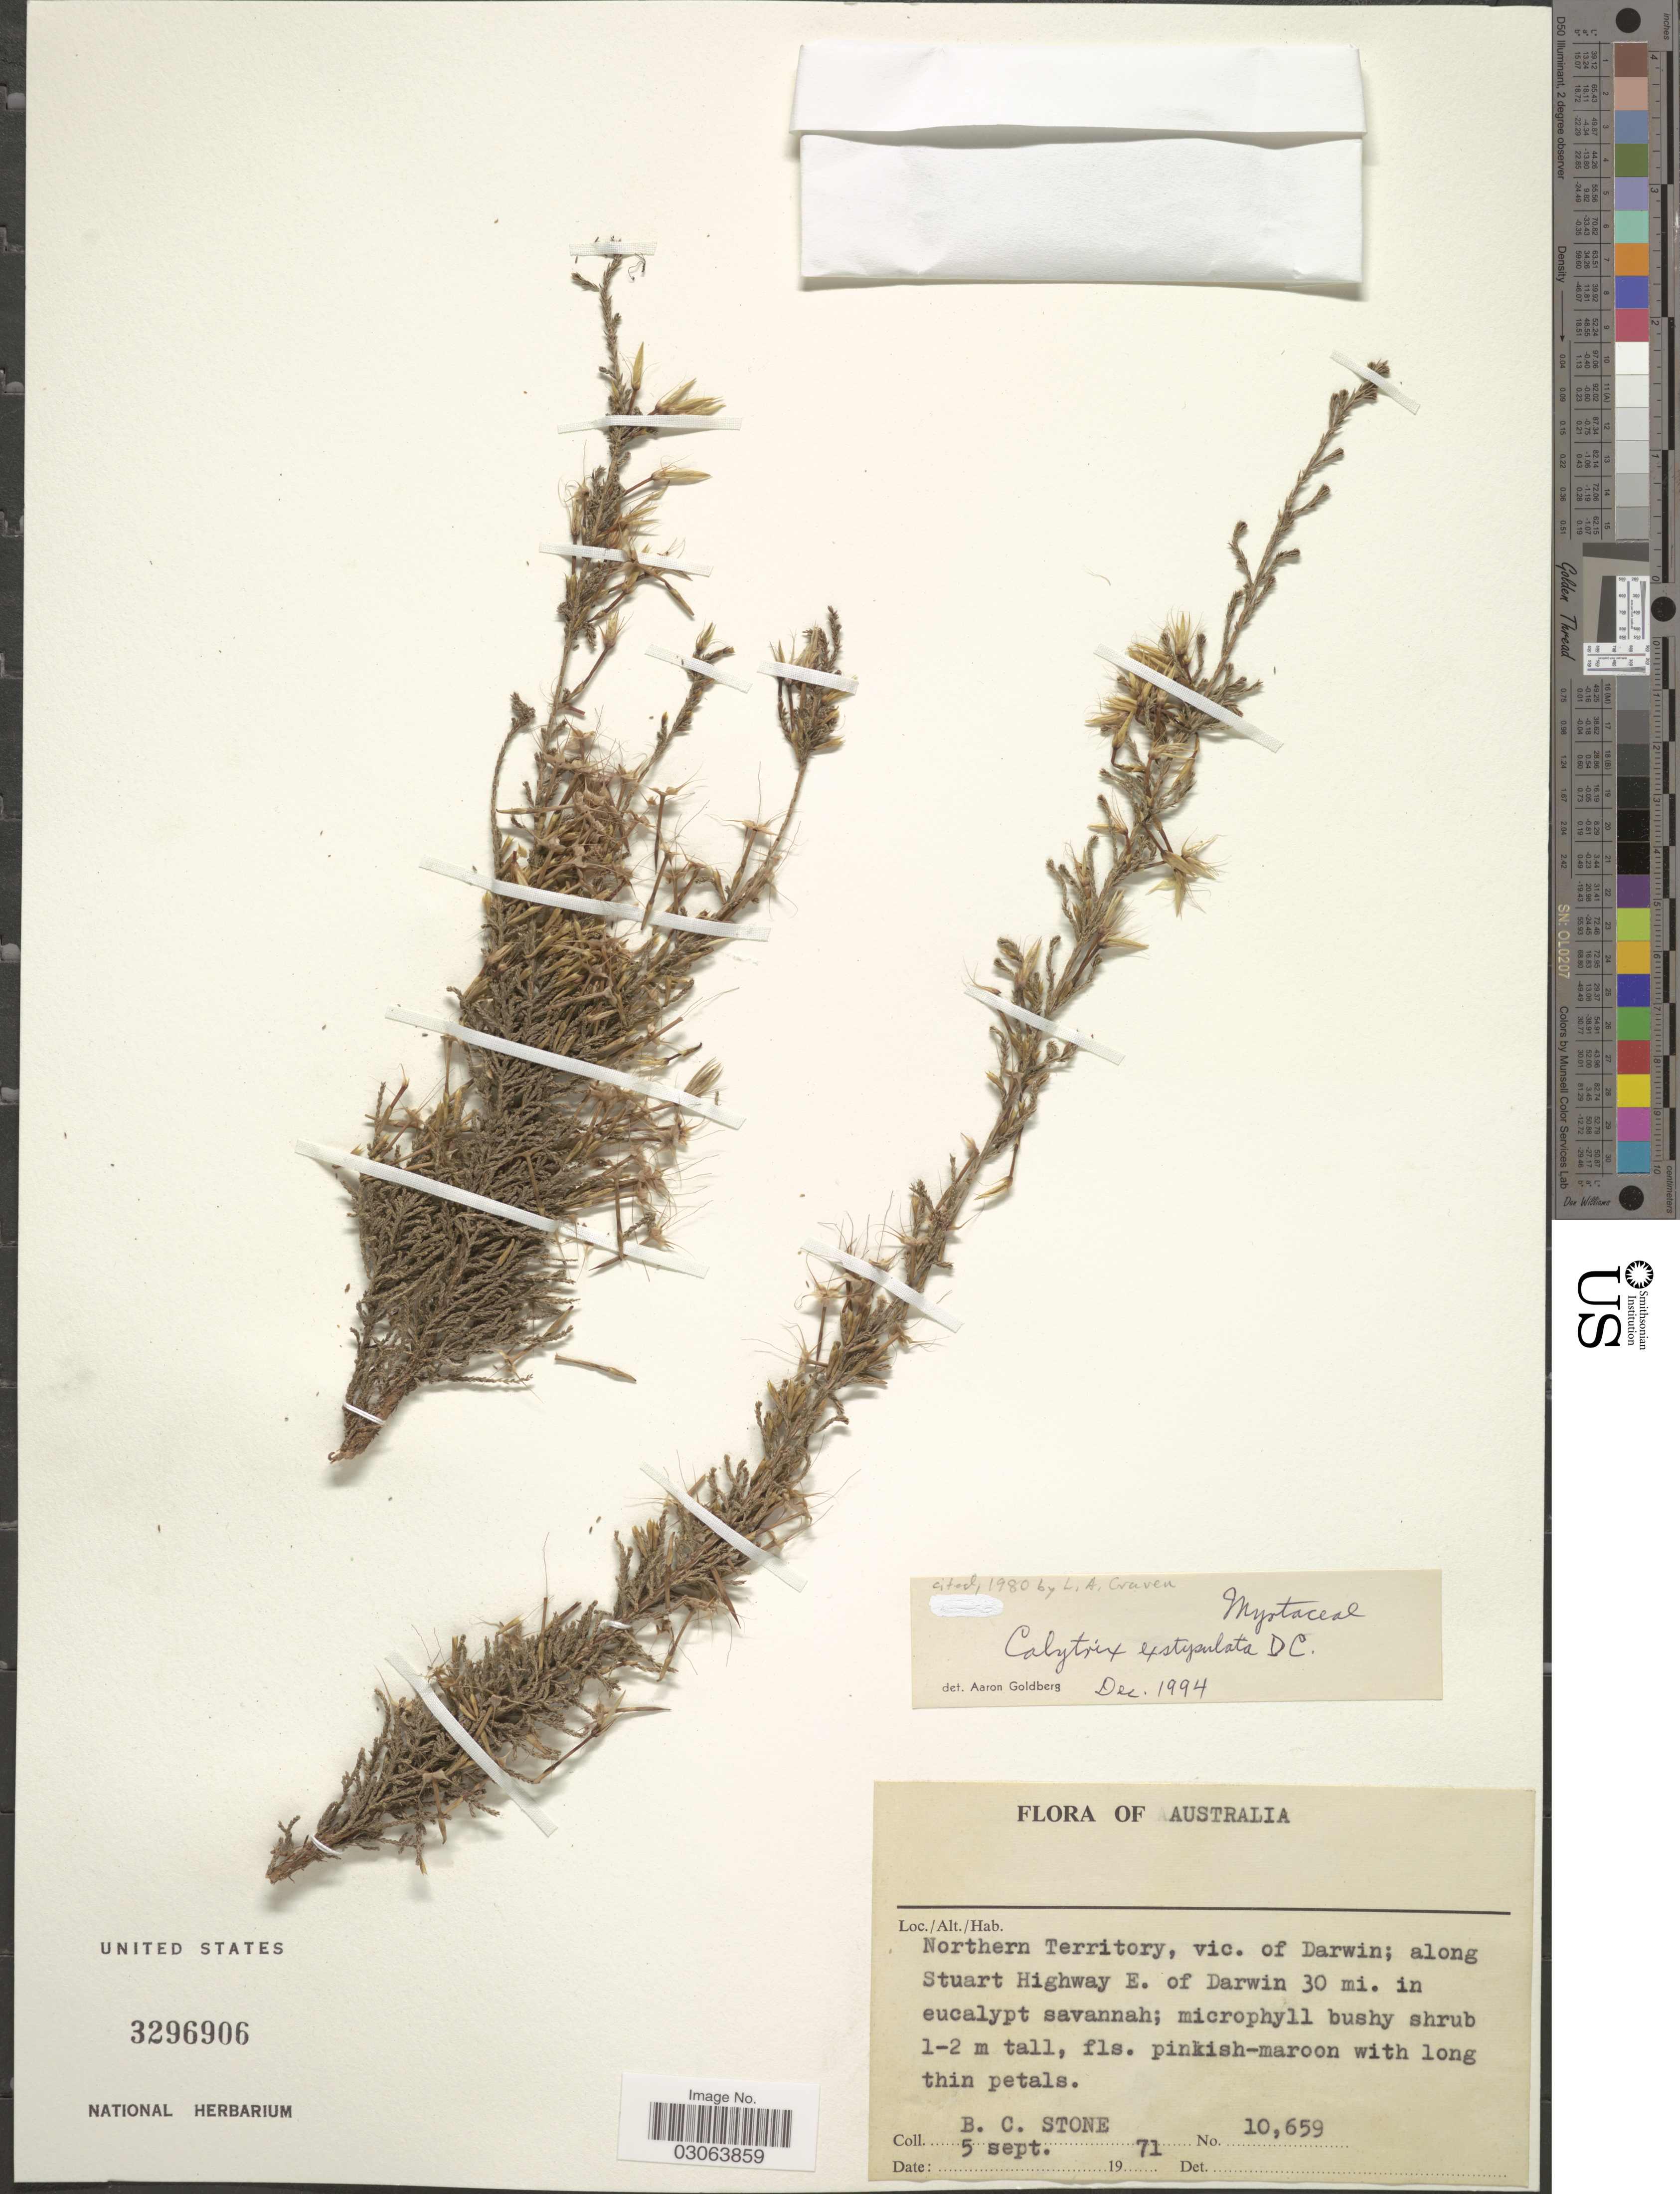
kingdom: Plantae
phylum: Tracheophyta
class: Magnoliopsida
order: Myrtales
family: Myrtaceae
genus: Calytrix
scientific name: Calytrix exstipulata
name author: D.C.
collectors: B. C. Stone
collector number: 10659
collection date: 1971-09-05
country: Australia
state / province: Northern Territory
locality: Vic. of Darwin; along Stuart Highway E. of Darwin 30 mi.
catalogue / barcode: US 3296906